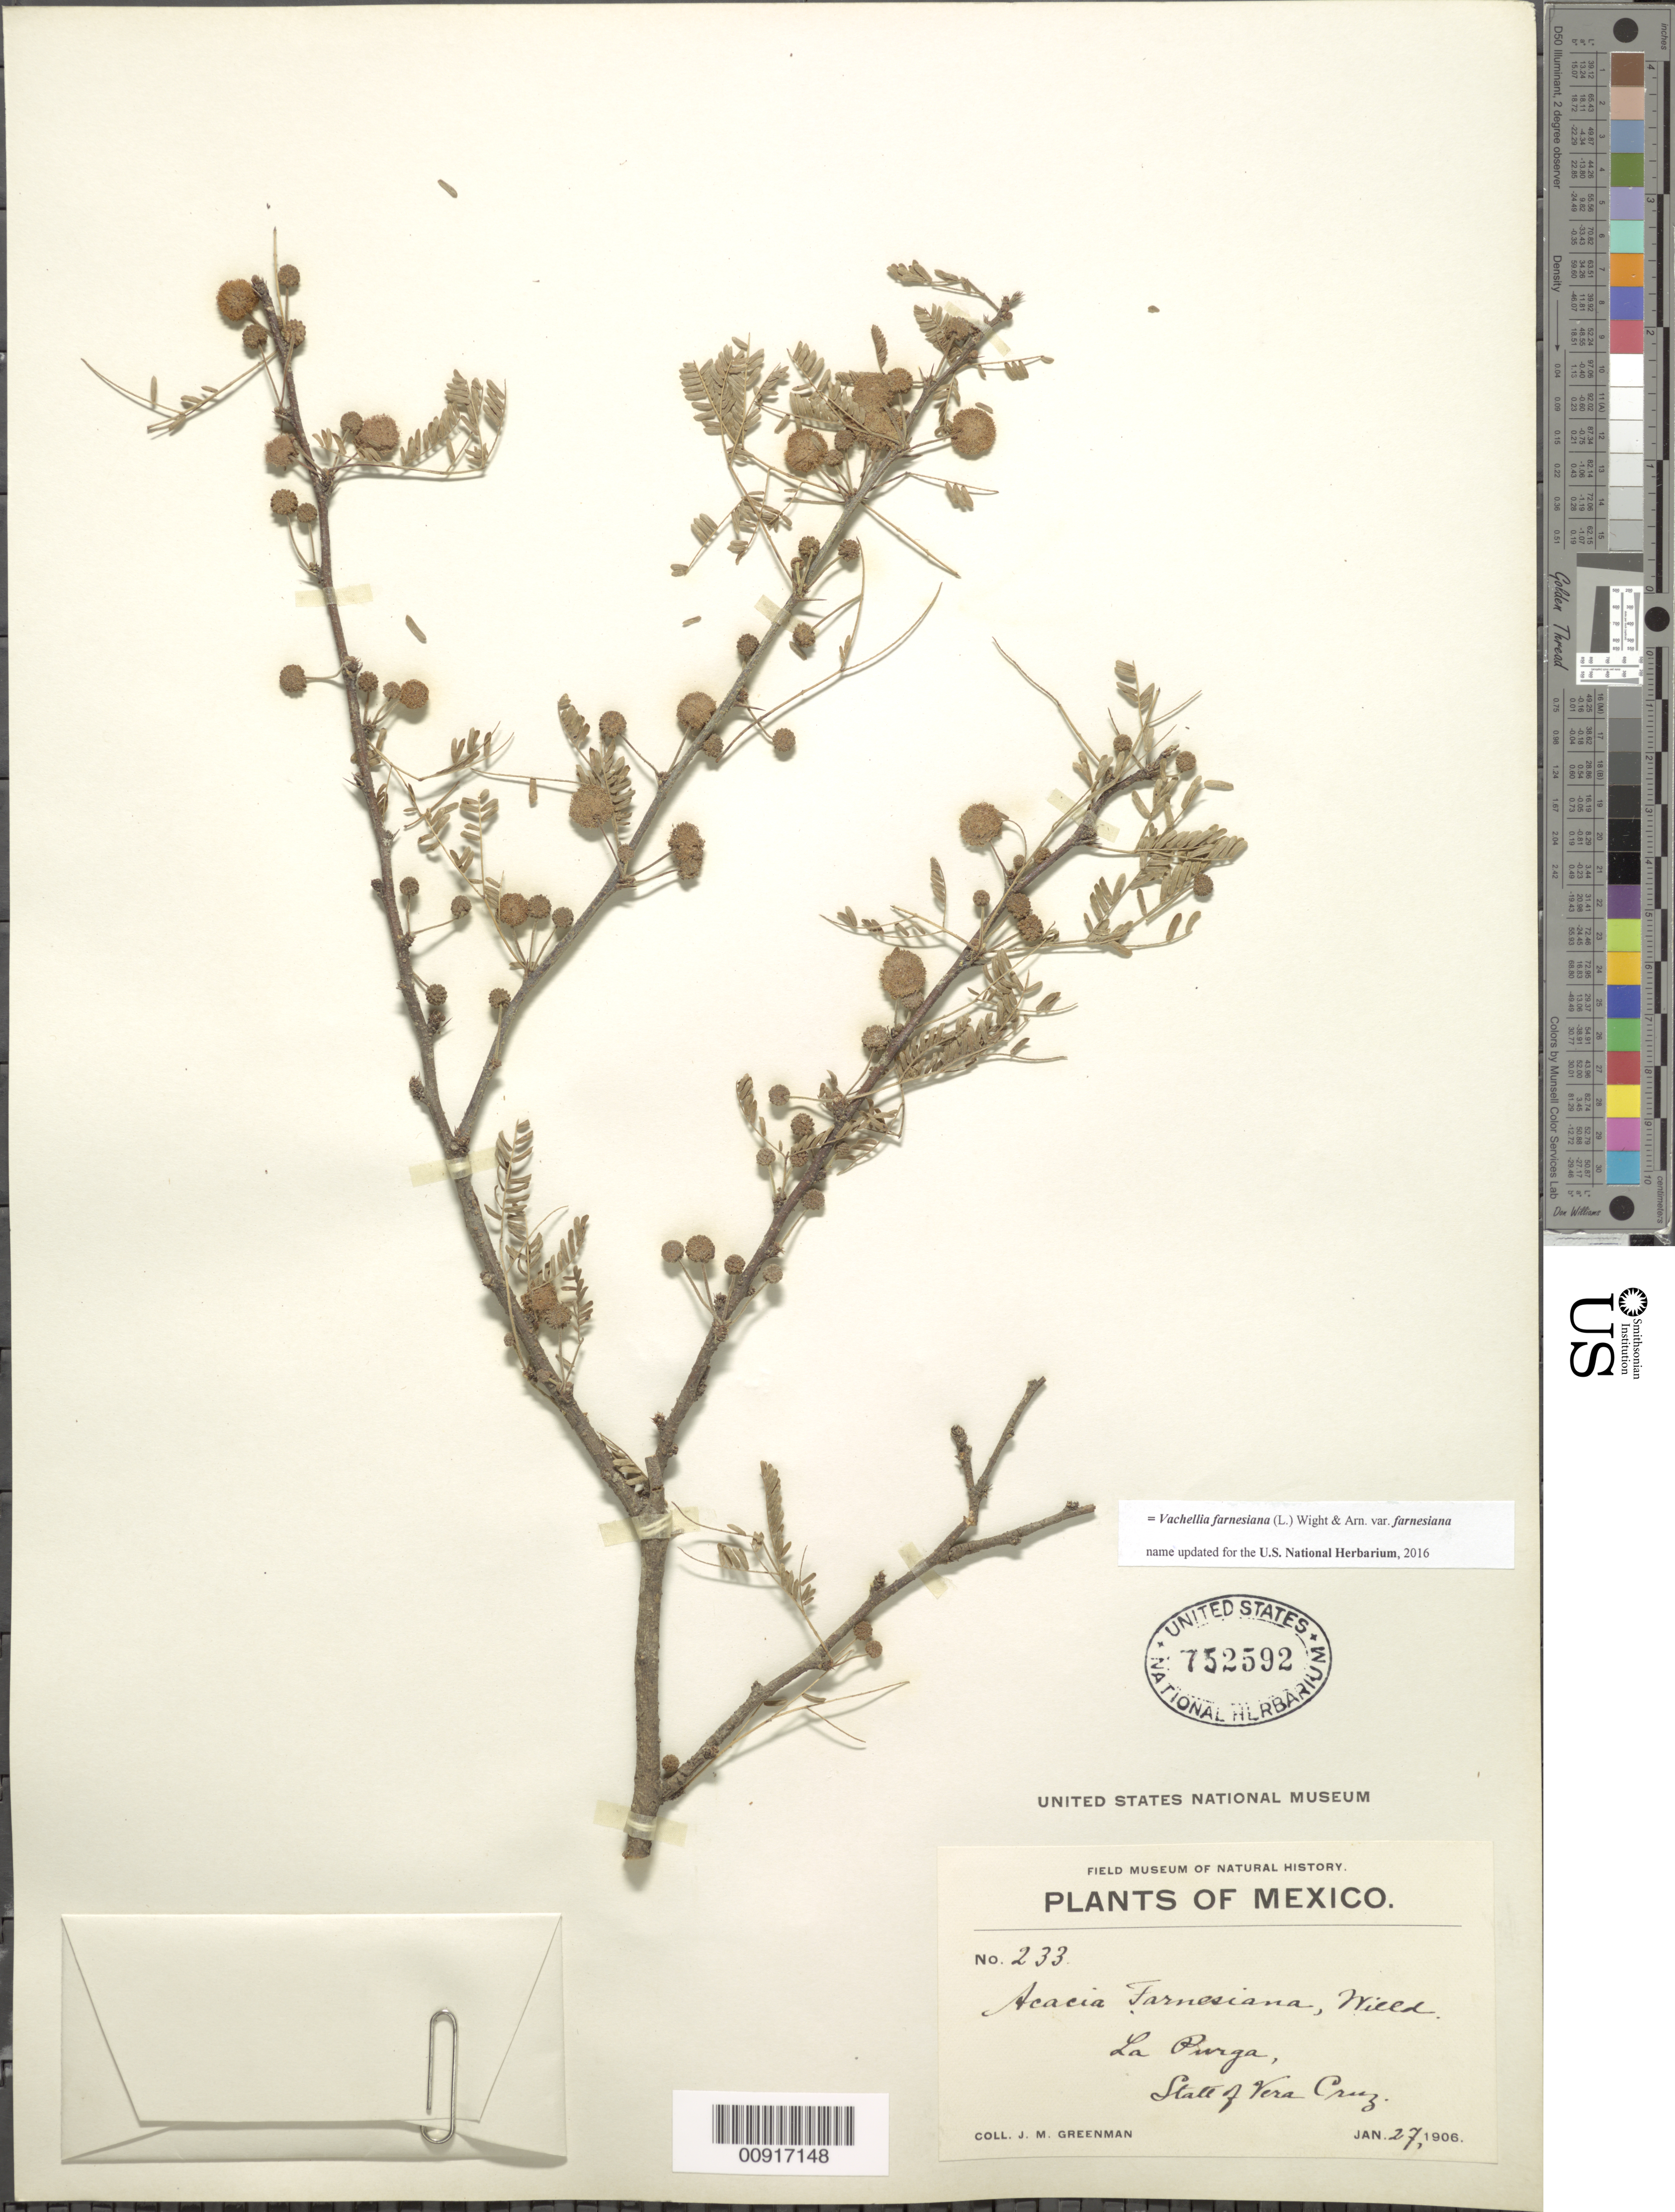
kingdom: Plantae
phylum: Tracheophyta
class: Magnoliopsida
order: Fabales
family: Fabaceae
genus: Vachellia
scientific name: Vachellia farnesiana var. farnesiana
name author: (L.) Wight & Arn.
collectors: J. M. Greenman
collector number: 233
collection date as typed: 27 Jan 1906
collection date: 1906-01-27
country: Mexico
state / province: Veracruz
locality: La Purga, State of Veracruz.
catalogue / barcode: US 752592